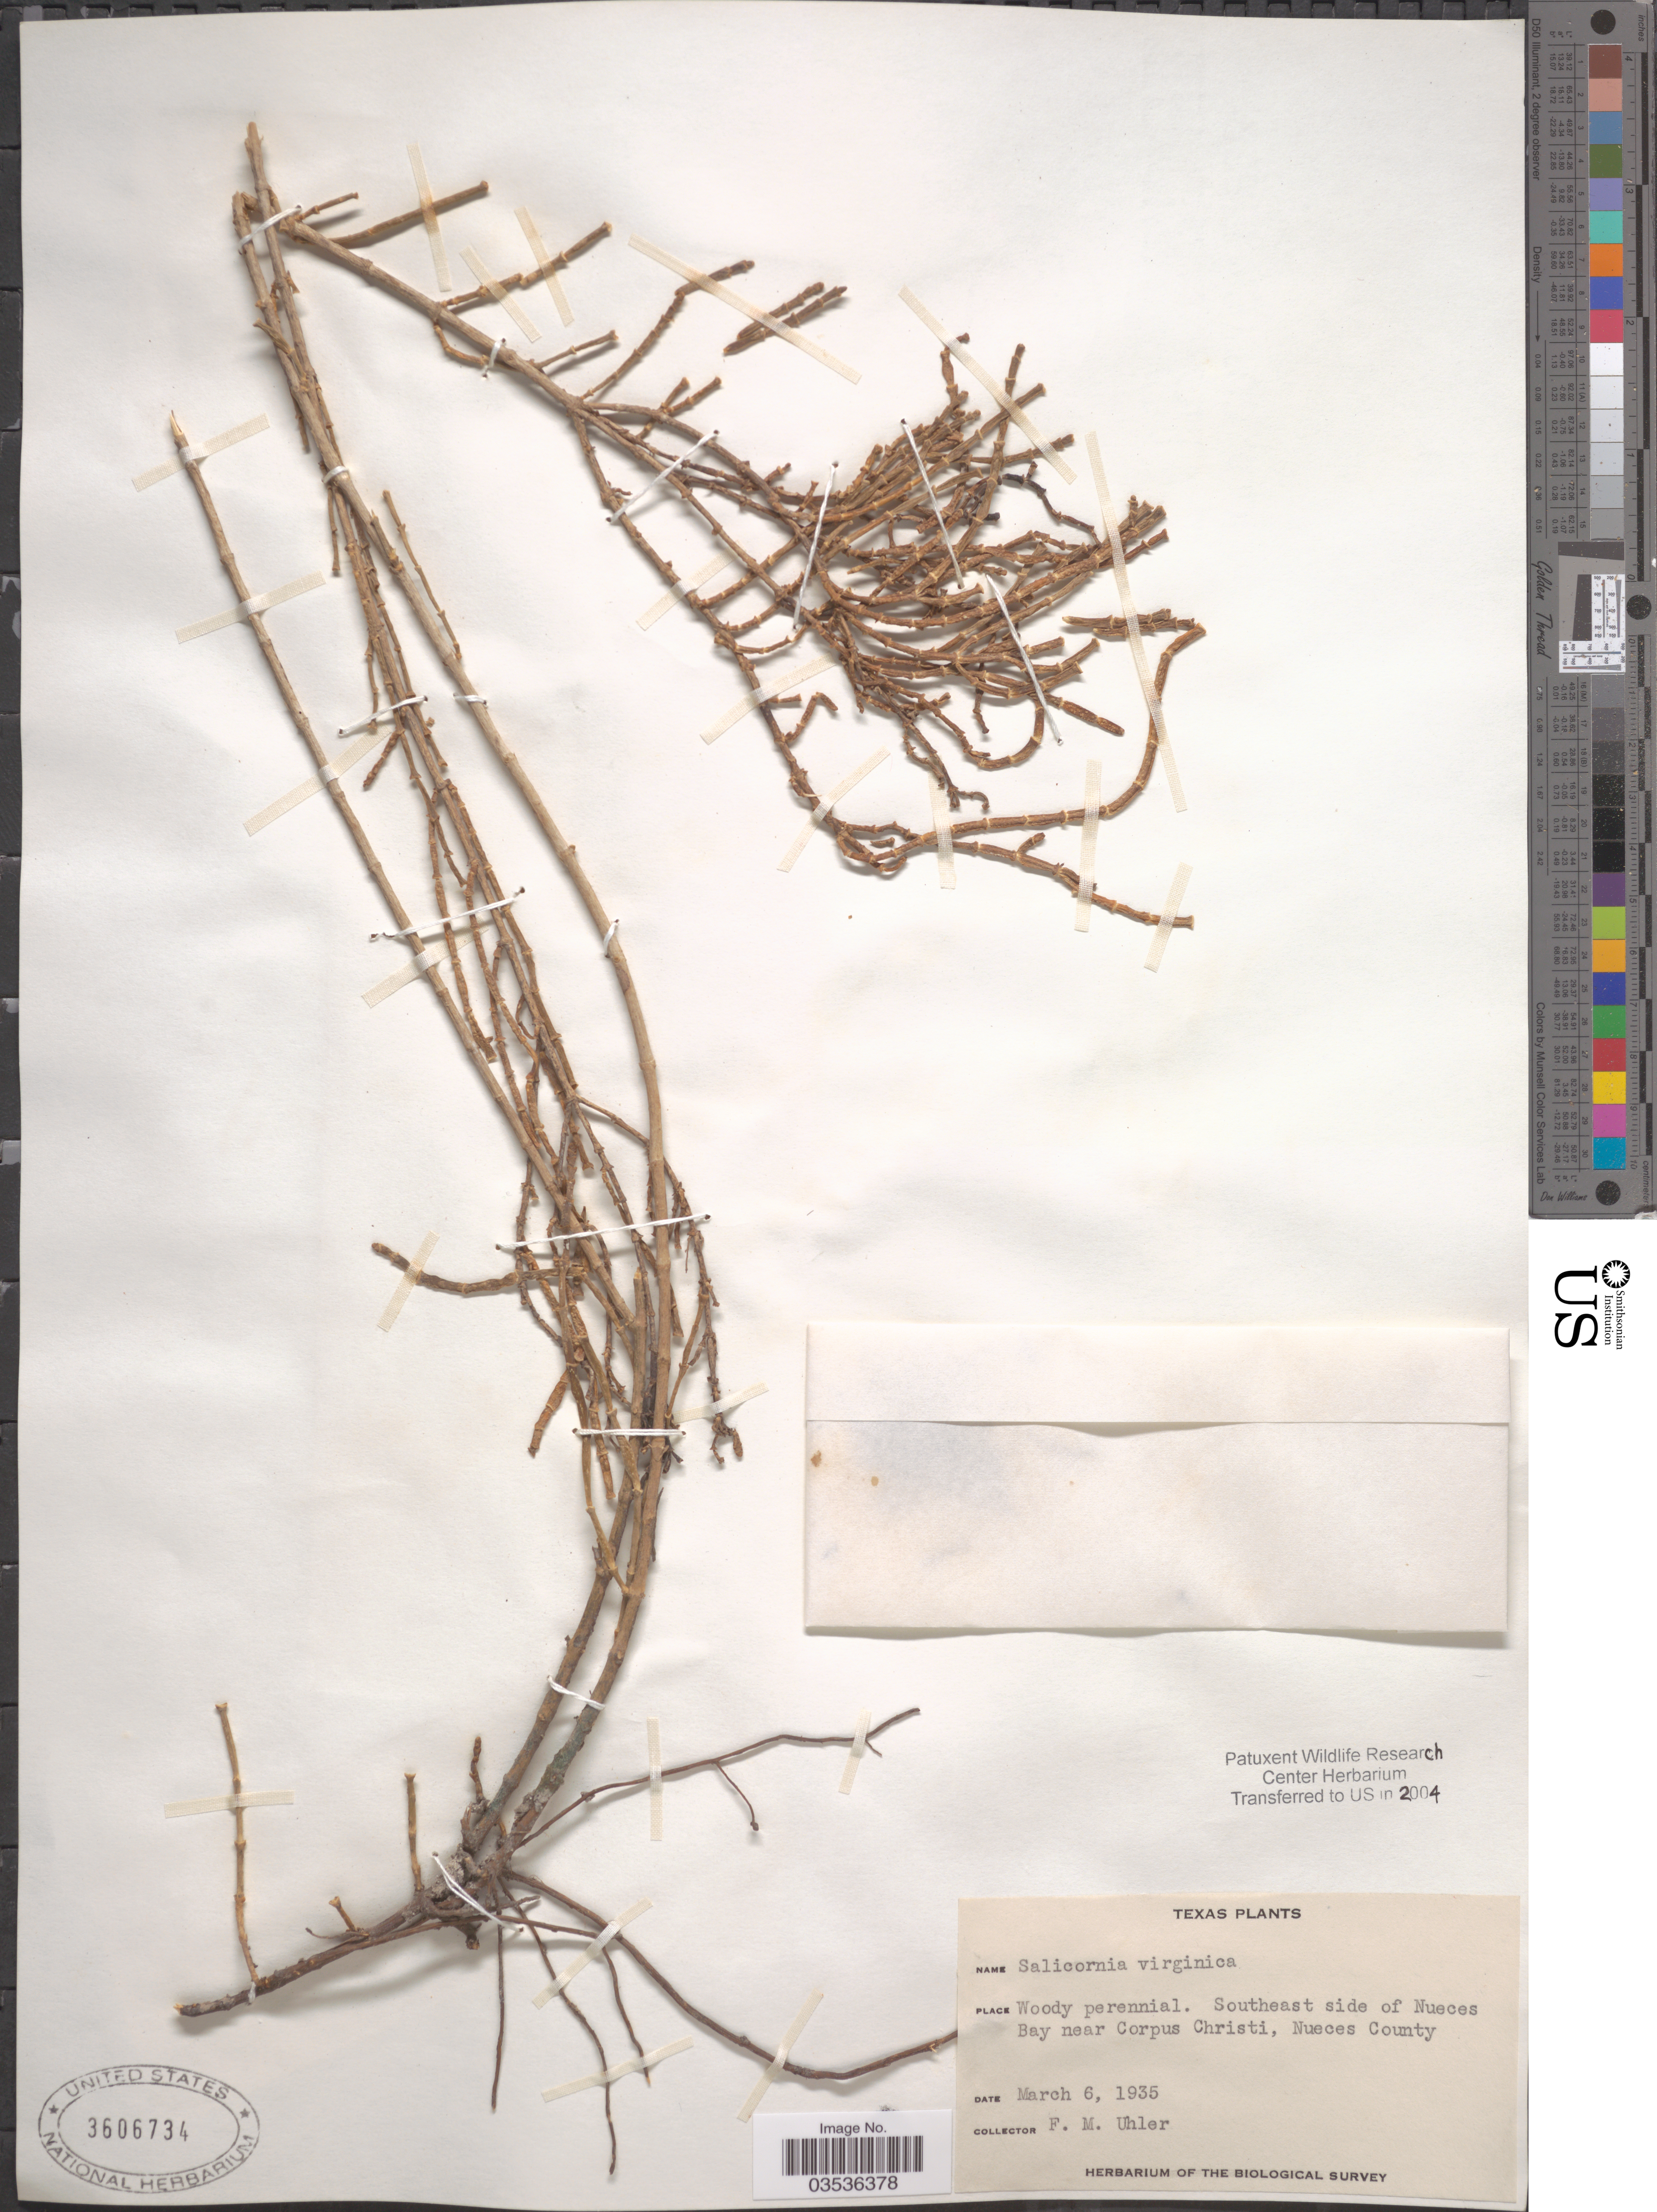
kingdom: Plantae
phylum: Tracheophyta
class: Magnoliopsida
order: Caryophyllales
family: Amaranthaceae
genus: Salicornia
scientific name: Salicornia ambigua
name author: Michx.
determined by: Strong, Mark T., (BOT), Smithsonian Institution - National Museum of Natural History (UNITED STATES)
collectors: F. M. Uhler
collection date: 1935-03-06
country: United States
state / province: Texas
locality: Southeast side of Nueces Bay near Corpus Christi, Nueces County.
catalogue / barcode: US 3606734